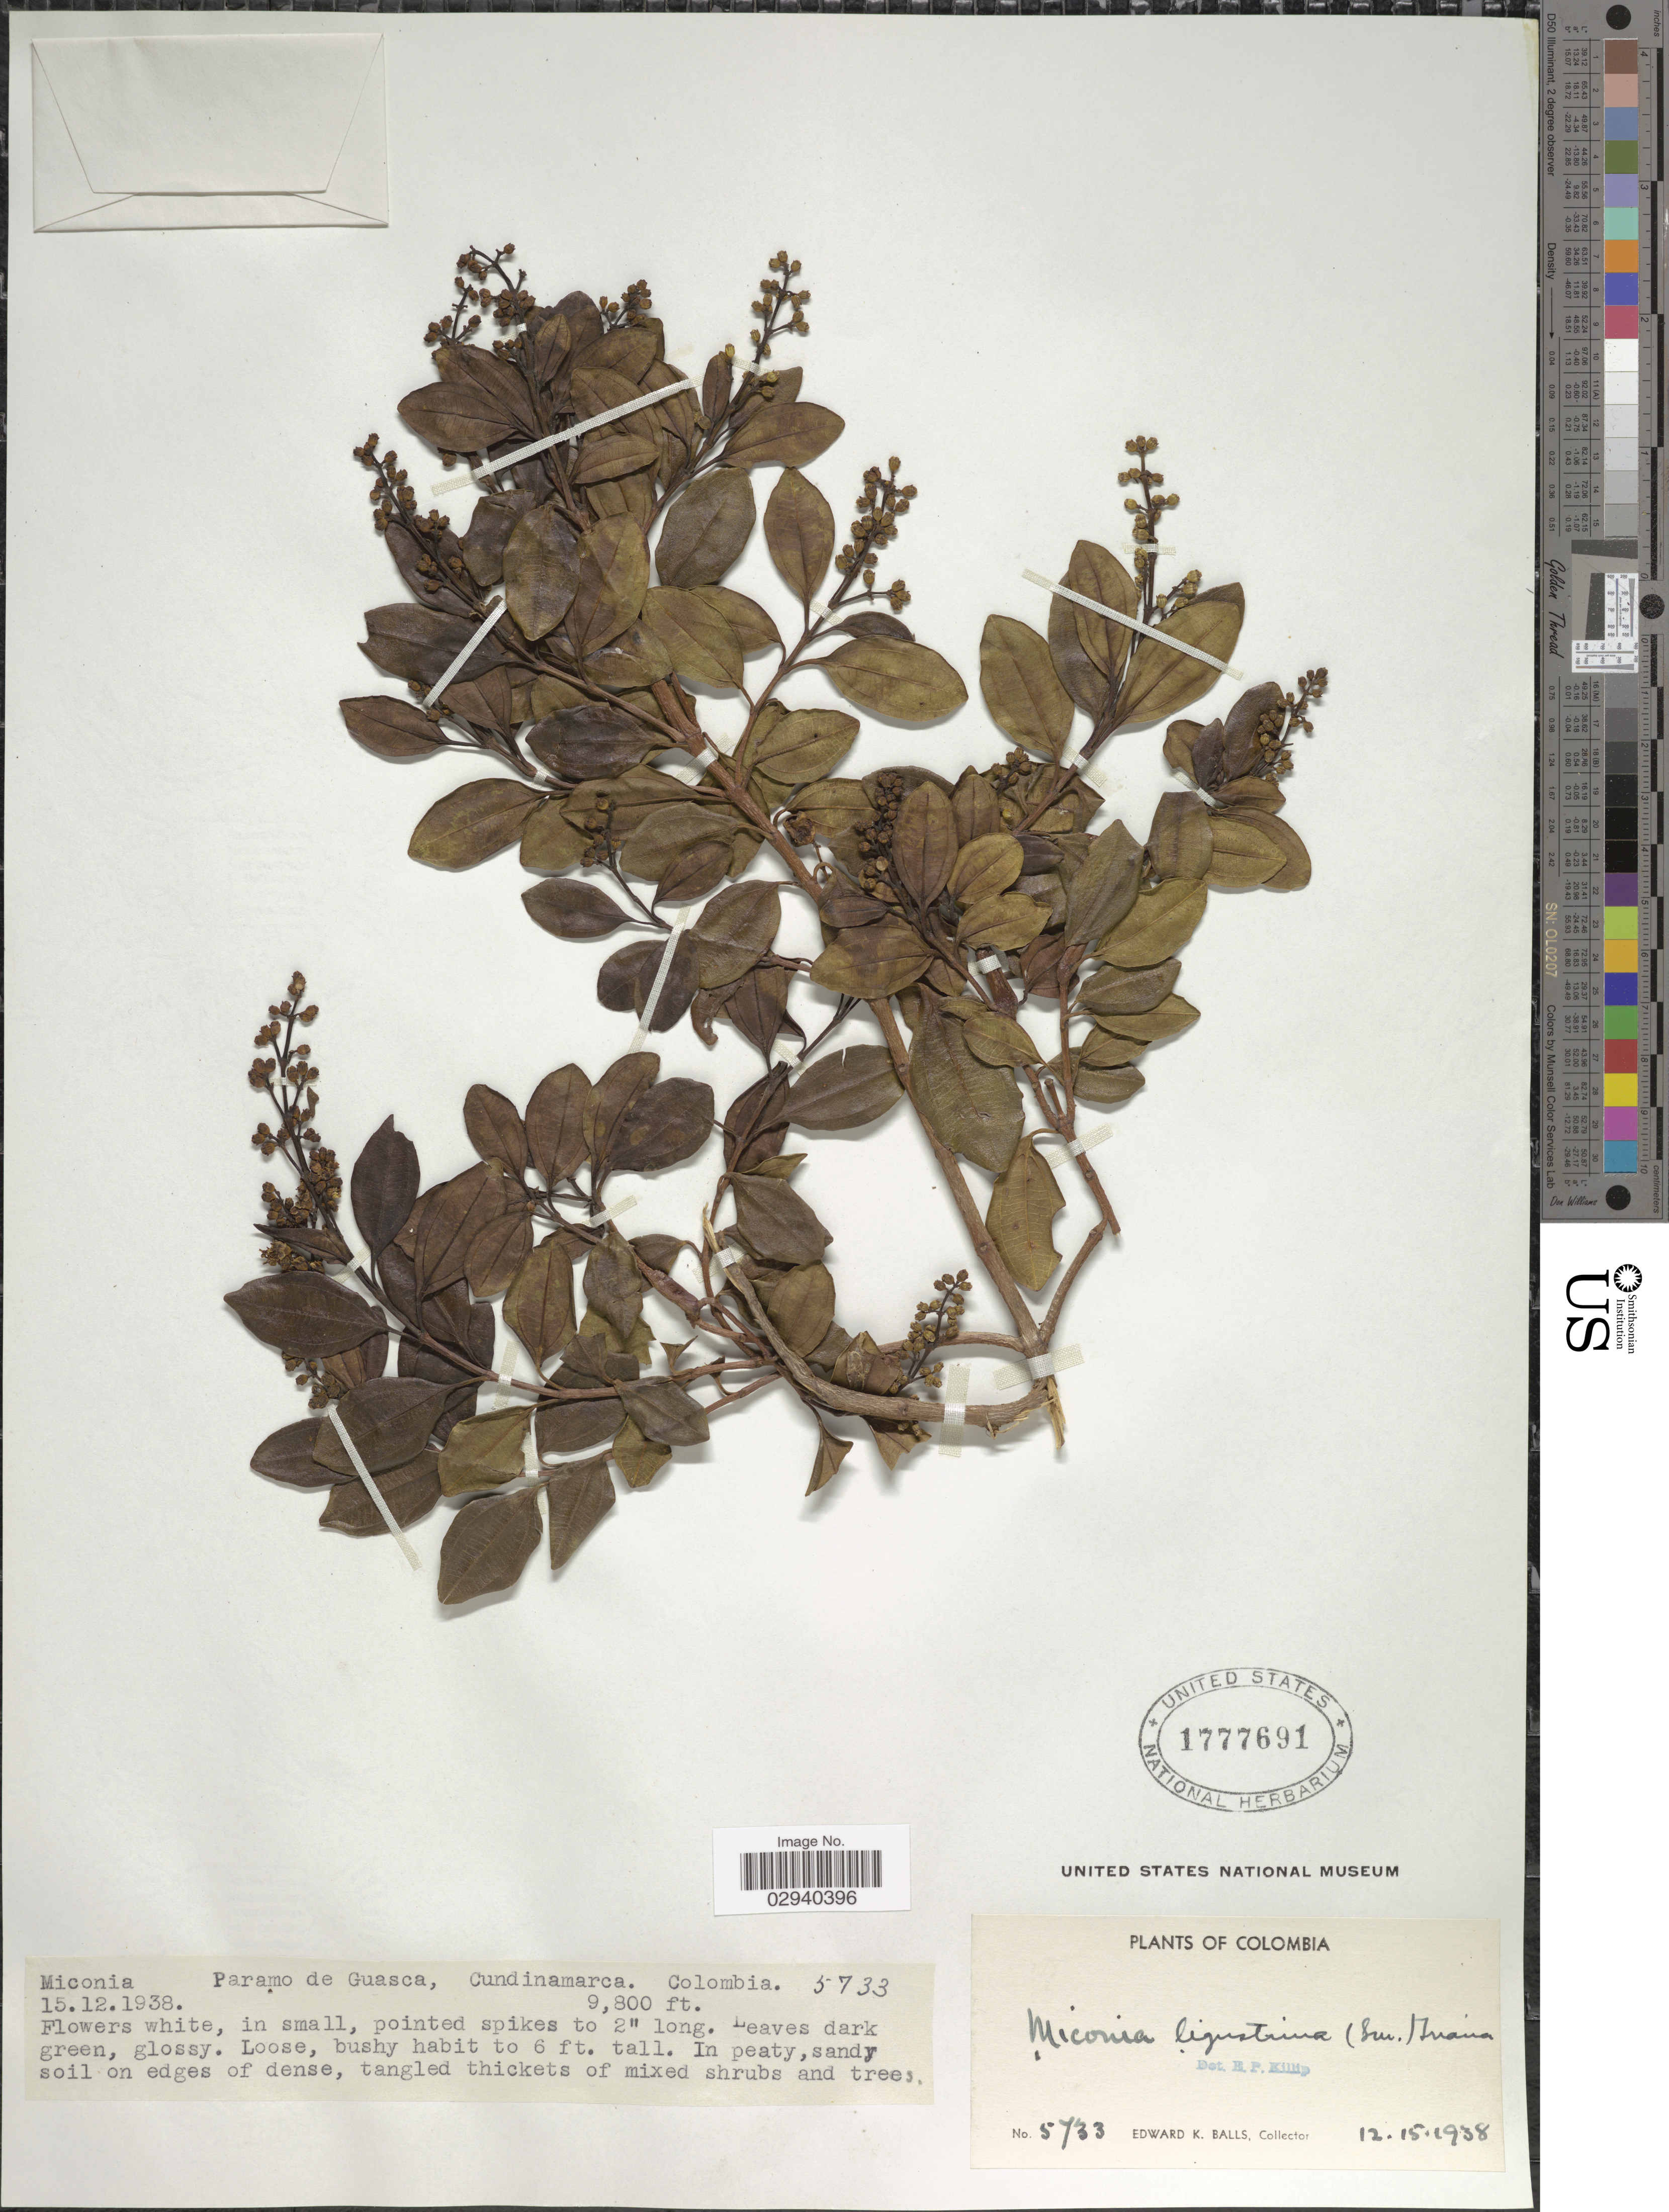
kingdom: Plantae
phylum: Tracheophyta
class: Magnoliopsida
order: Myrtales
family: Melastomataceae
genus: Miconia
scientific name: Miconia ligustrina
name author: (Sw.) Triana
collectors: E. K. Balls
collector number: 5733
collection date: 1938-12-15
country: Colombia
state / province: Cundinamarca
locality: Paramo de Guasca.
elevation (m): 2987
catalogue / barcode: US 1777691